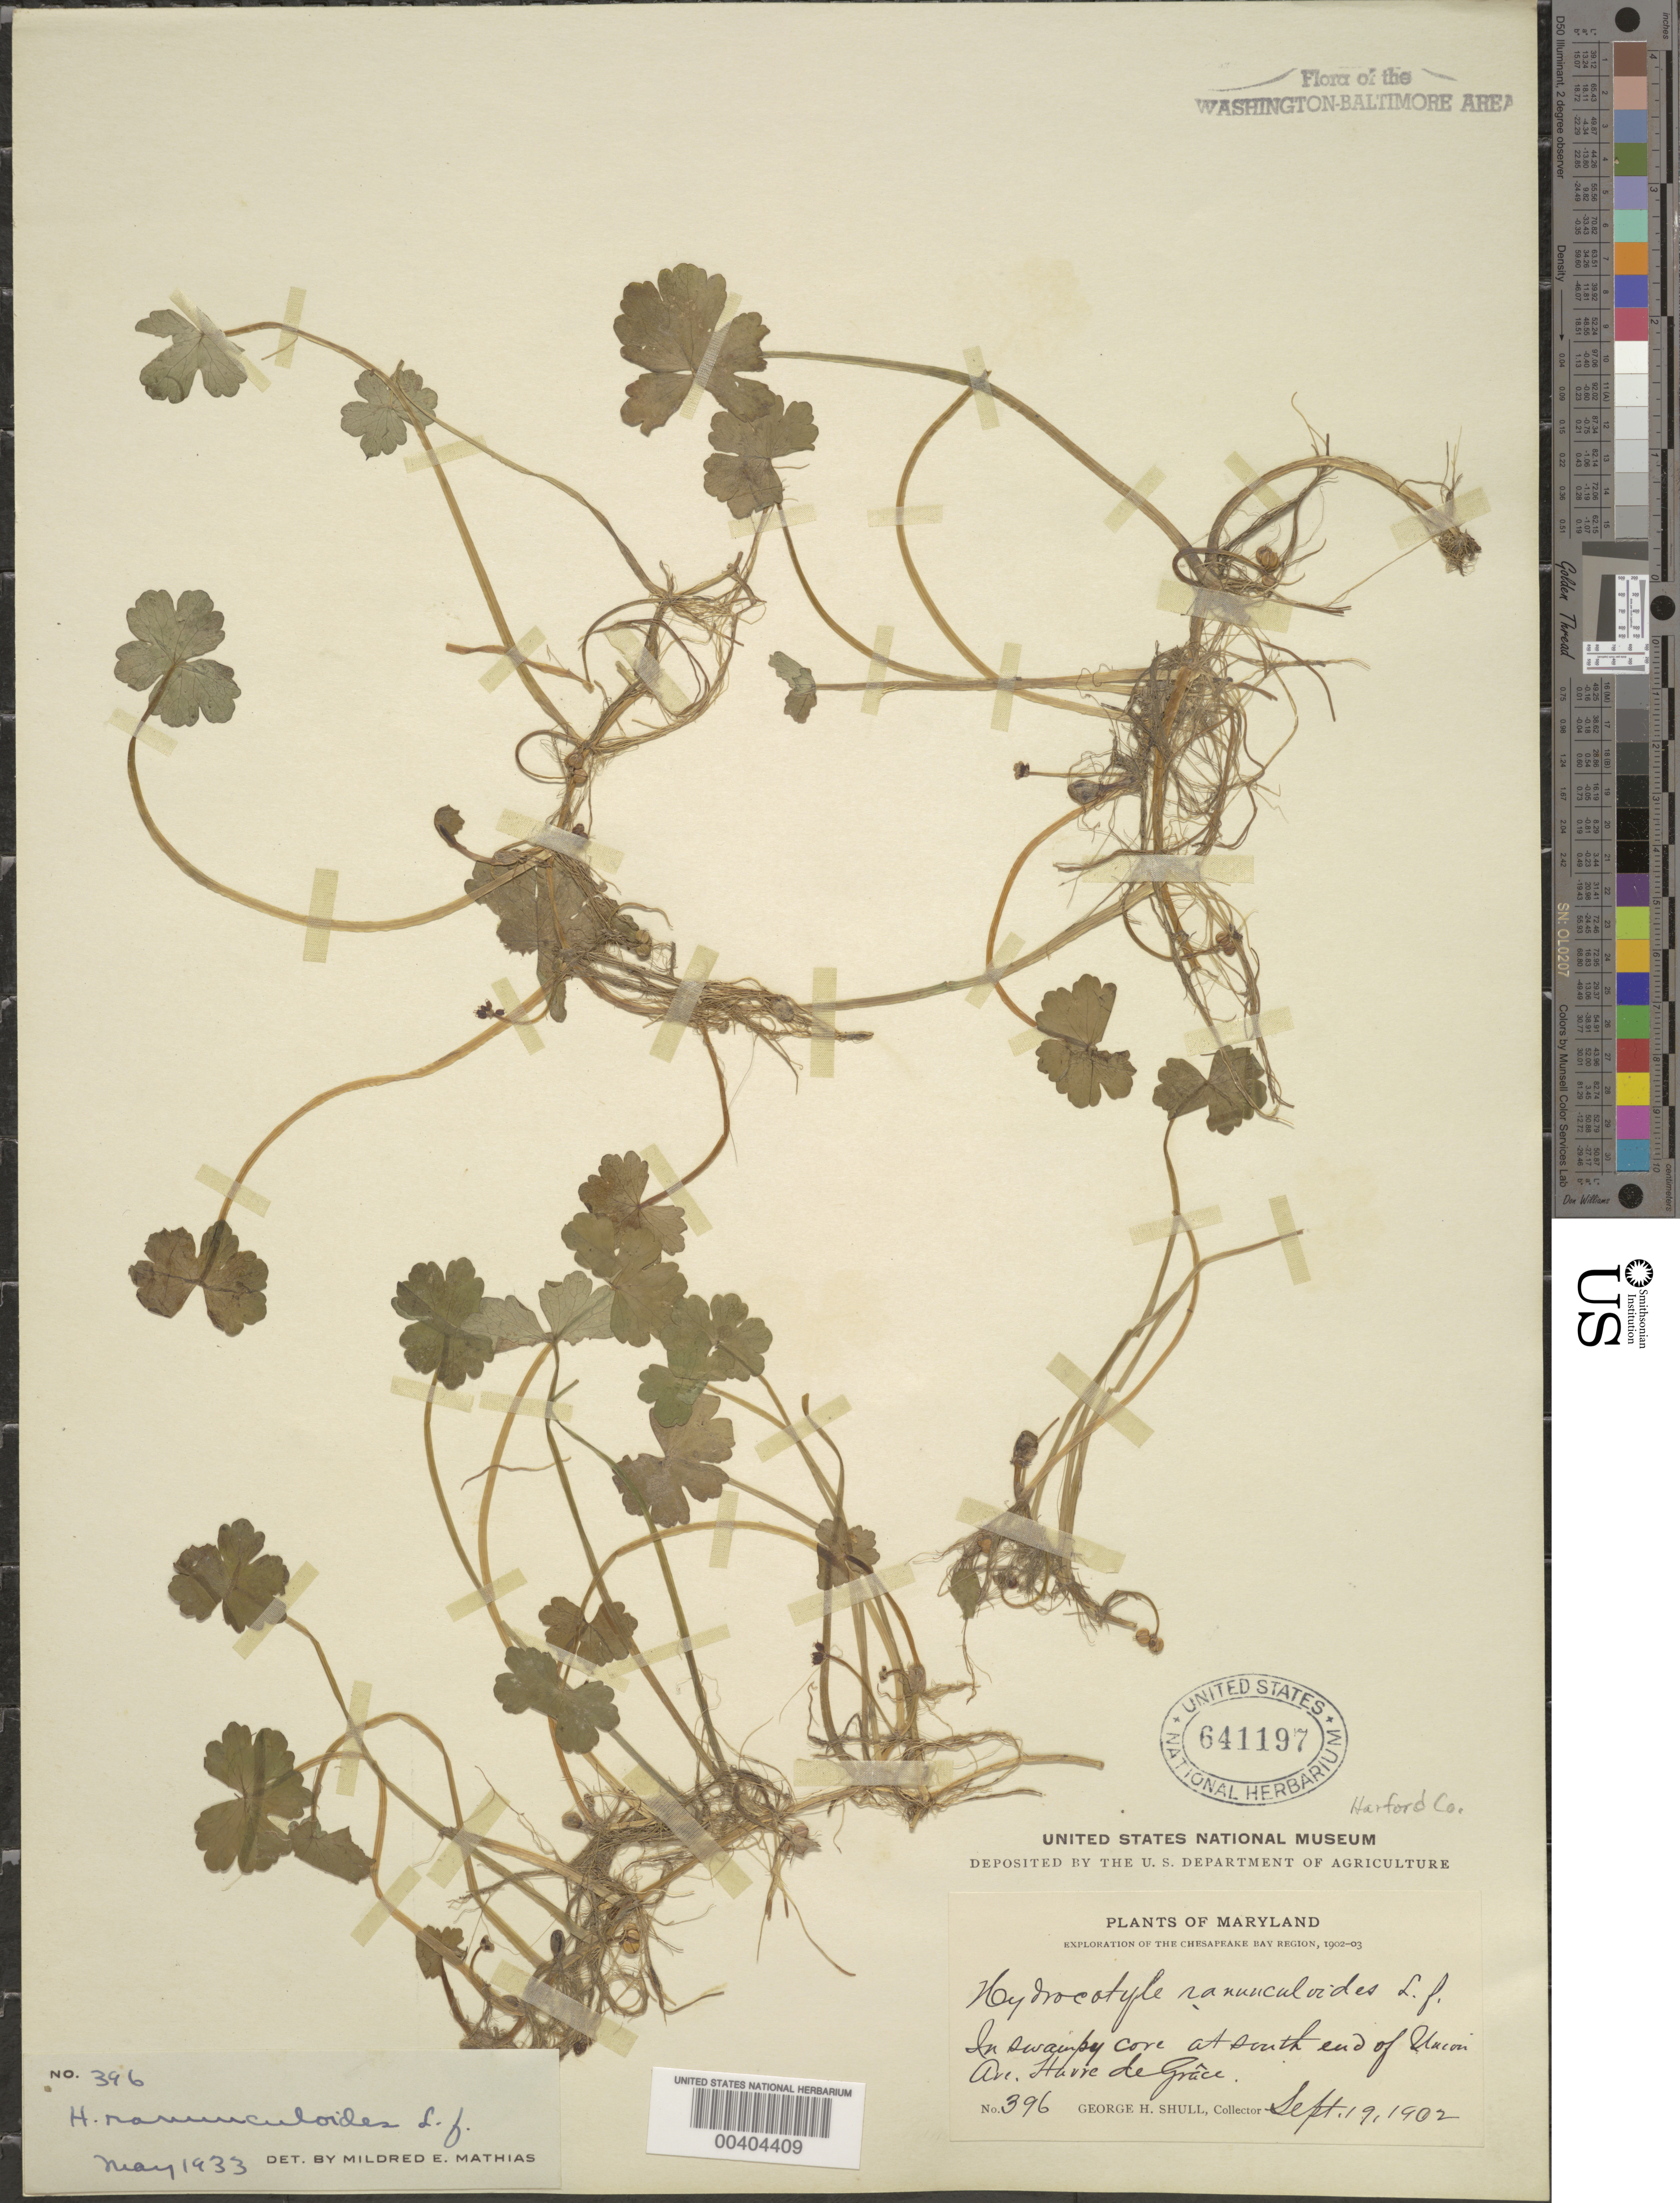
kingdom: Plantae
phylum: Tracheophyta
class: Magnoliopsida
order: Apiales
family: Araliaceae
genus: Hydrocotyle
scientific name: Hydrocotyle ranunculoides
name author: L. f.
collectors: G. H. Shull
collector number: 396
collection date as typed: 19 Sep 1902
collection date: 1902-09-19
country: United States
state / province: Maryland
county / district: Harford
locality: Havre De Grace, Union Avenue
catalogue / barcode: US 641197